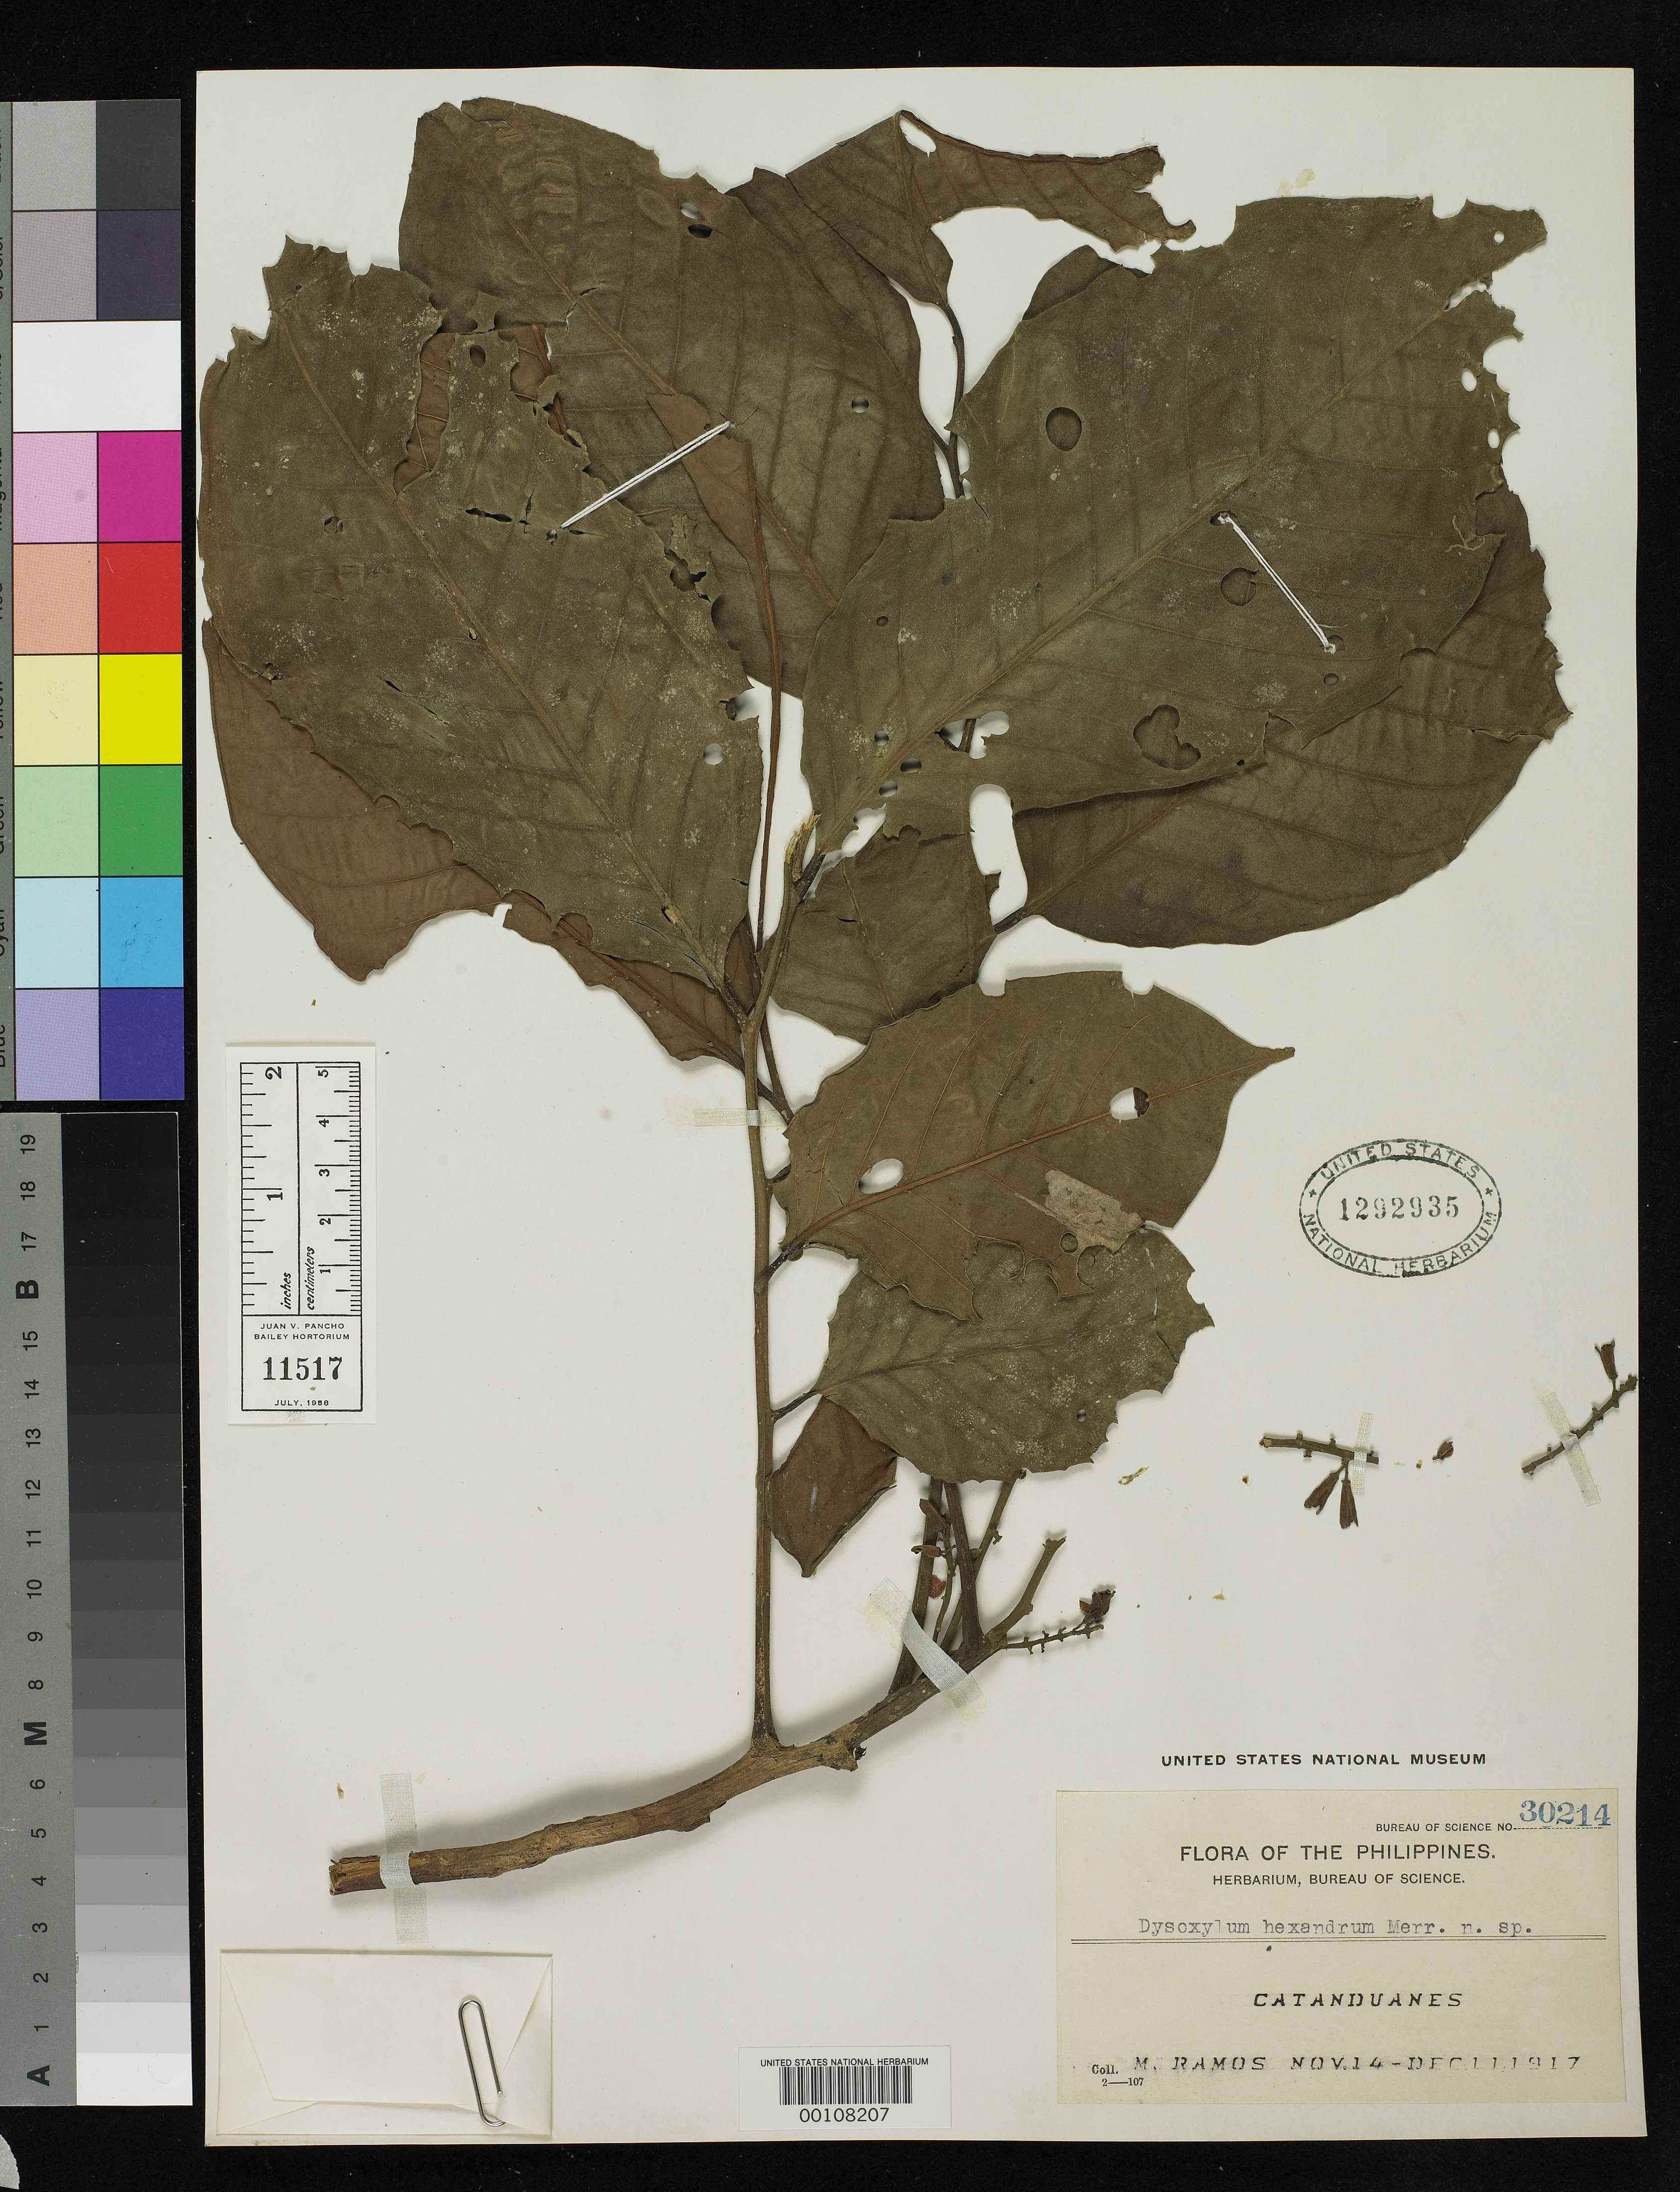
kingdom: Plantae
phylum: Tracheophyta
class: Magnoliopsida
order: Sapindales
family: Meliaceae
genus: Dysoxylum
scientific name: Dysoxylum hexandrum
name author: Merr.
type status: Isotype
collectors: M. Ramos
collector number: Bur. Sci. 30214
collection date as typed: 14 Nov 1917 to 11 Dec 1917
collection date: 1917-11-14/1917-12-11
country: Philippines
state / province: Bicol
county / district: Catanduanes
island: Catanduanes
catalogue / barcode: US 1292935